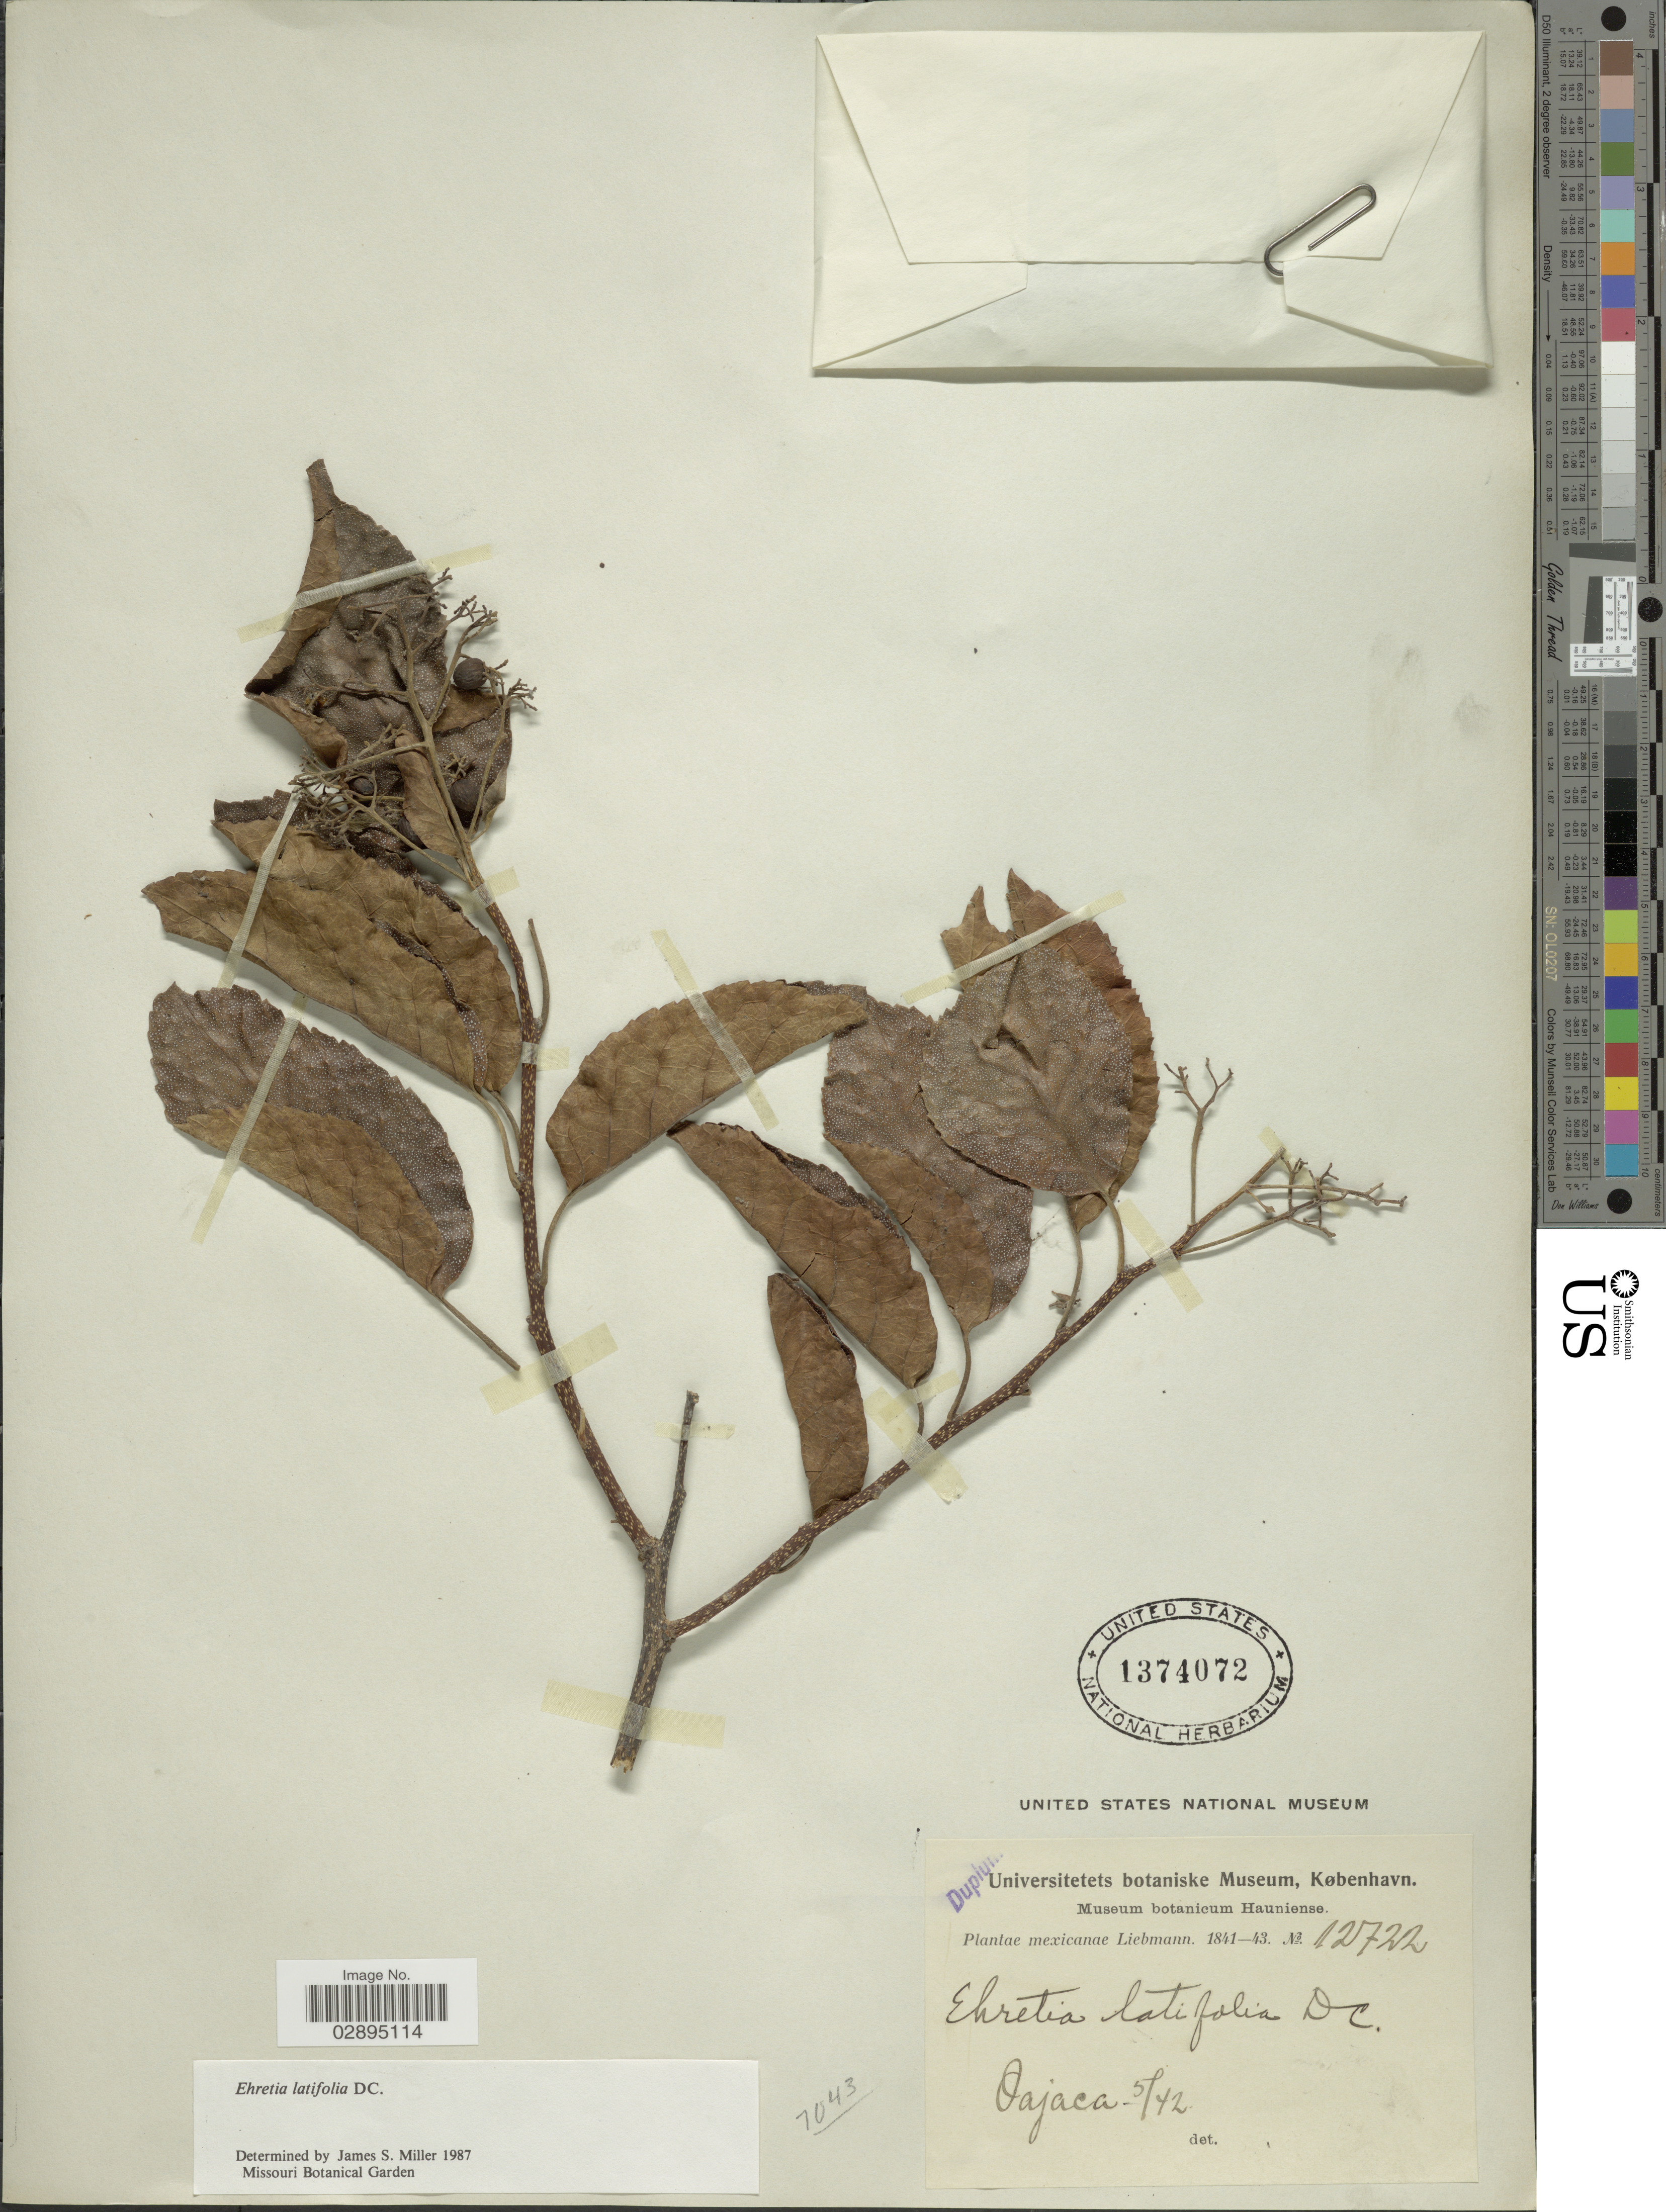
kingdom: Plantae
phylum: Tracheophyta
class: Magnoliopsida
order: Boraginales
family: Ehretiaceae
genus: Ehretia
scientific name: Ehretia latifolia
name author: DC.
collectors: Liebmann, --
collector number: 12722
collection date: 1842-05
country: Mexico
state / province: Oaxaca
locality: Oajaca.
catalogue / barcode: US 1374072